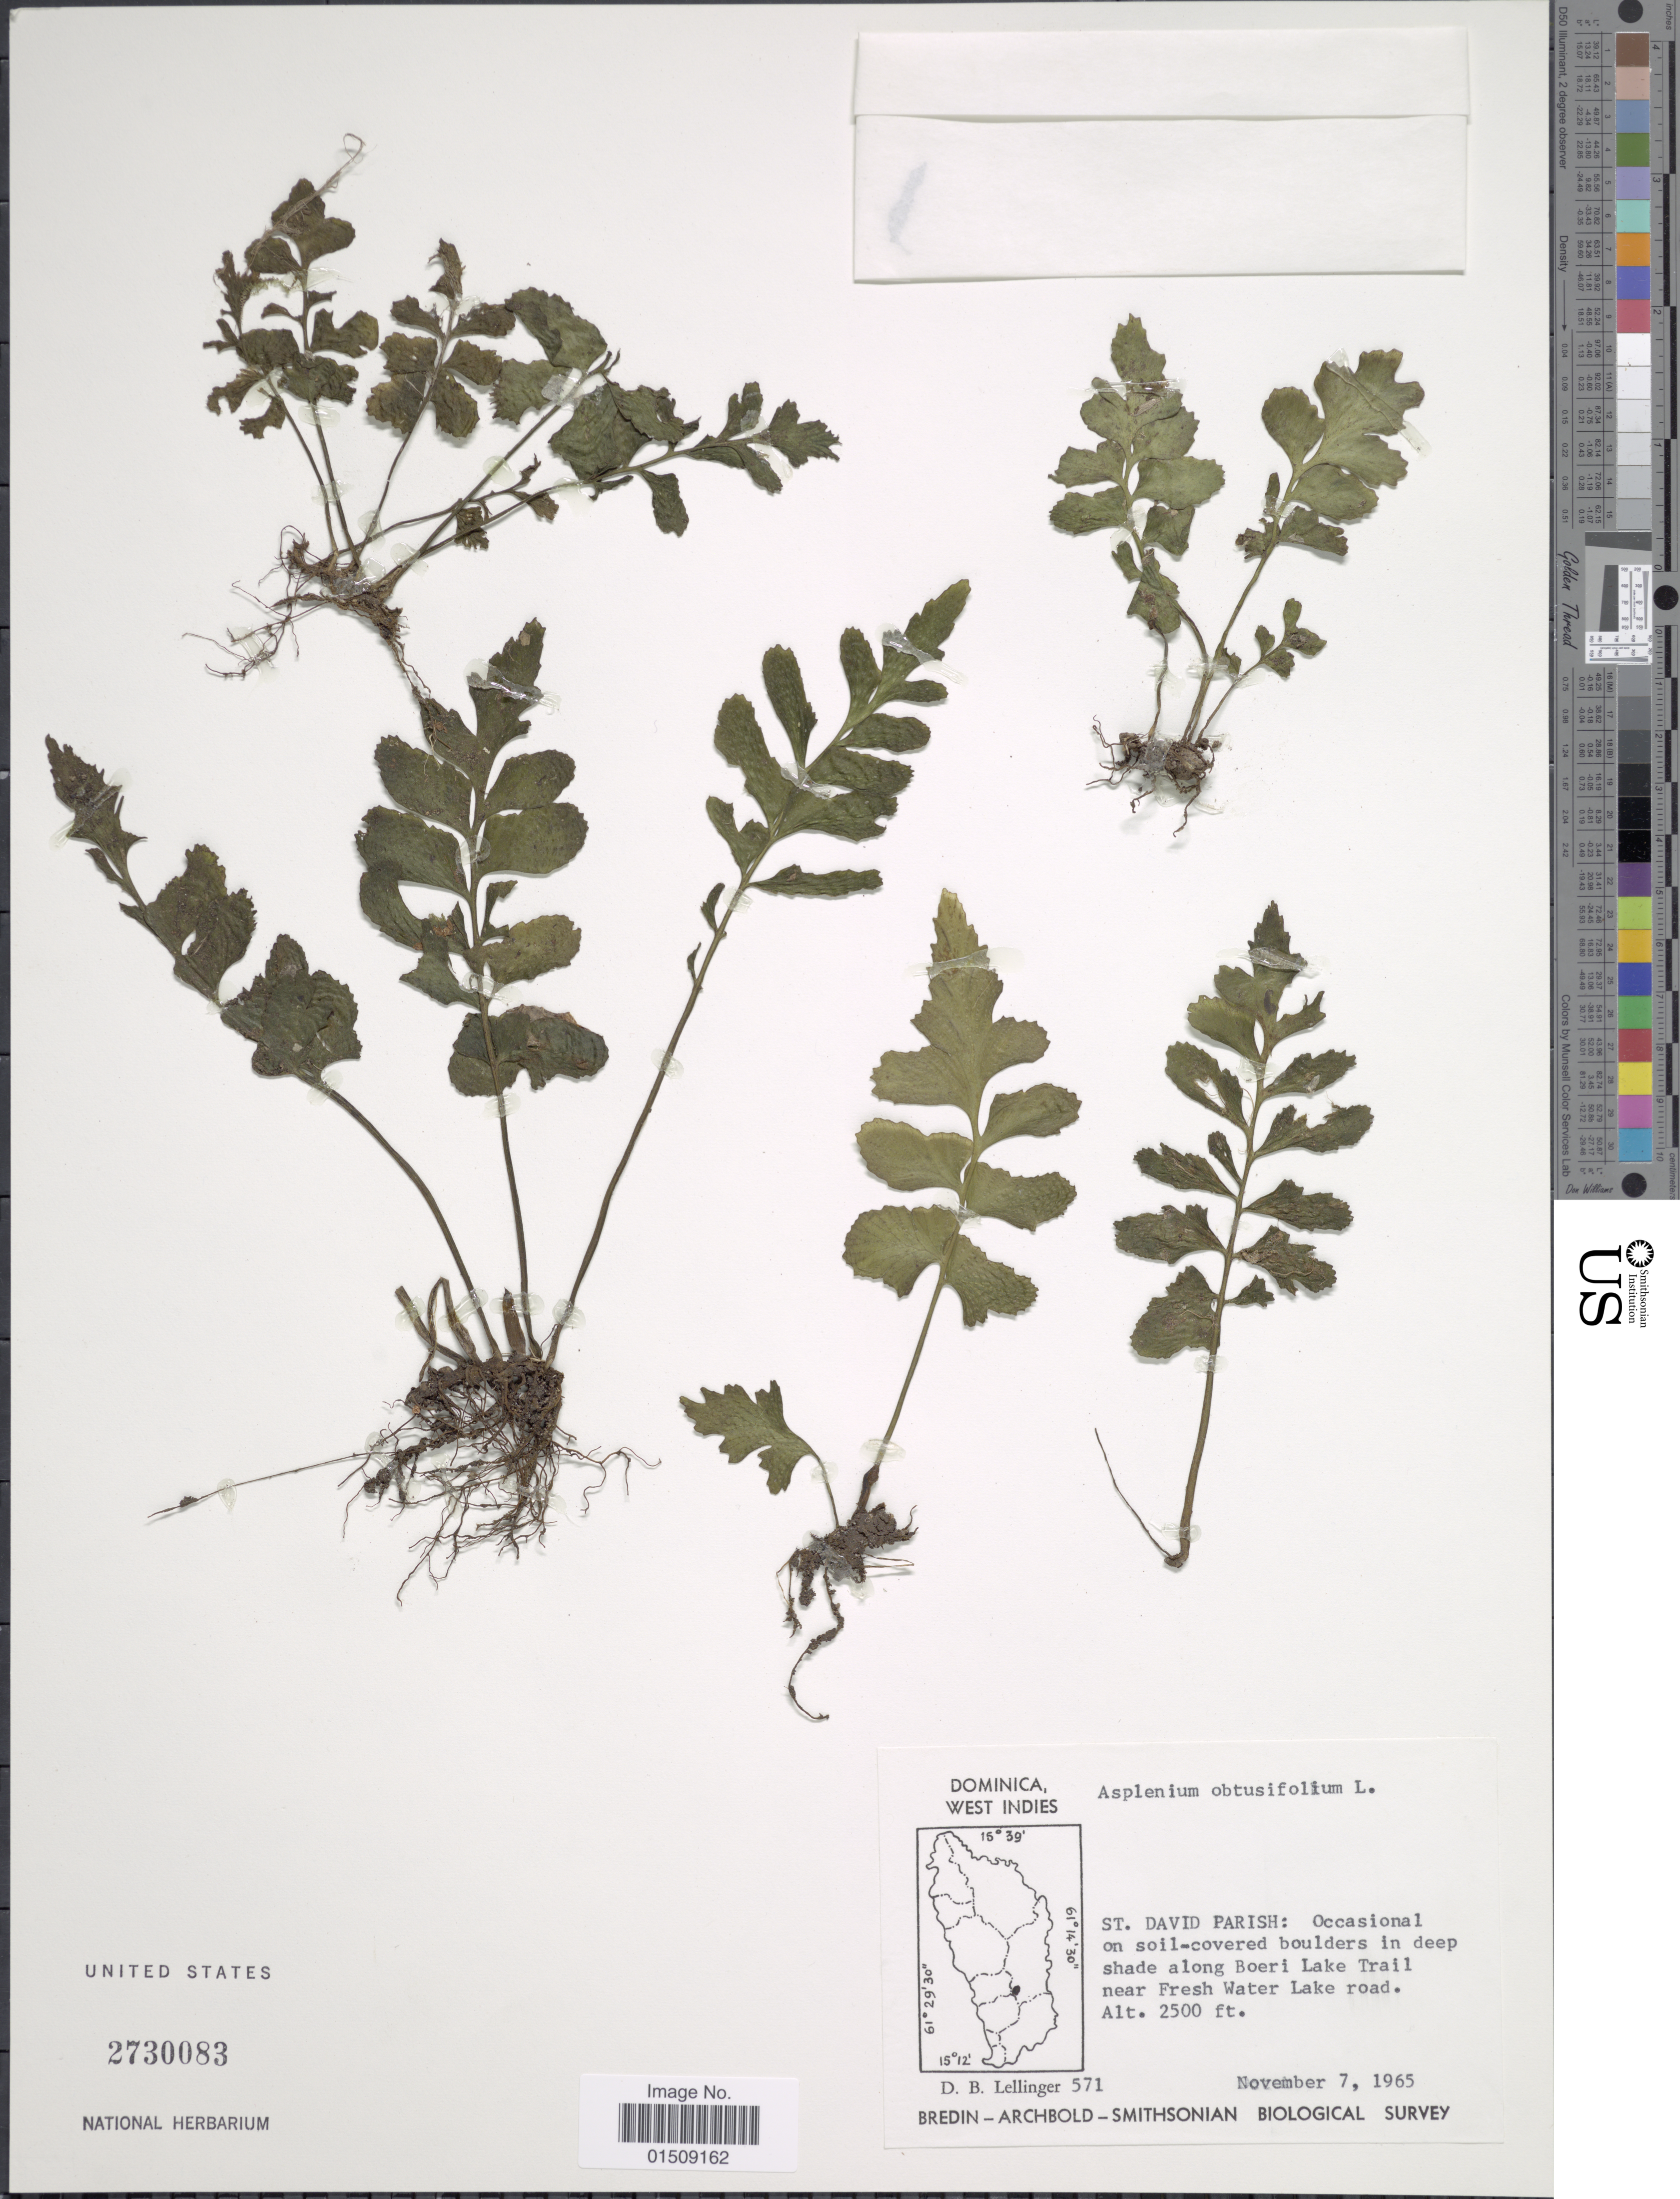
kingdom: Plantae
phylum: Tracheophyta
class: Polypodiopsida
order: Polypodiales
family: Aspleniaceae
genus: Asplenium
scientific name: Asplenium obtusifolium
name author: L.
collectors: D. B. Lellinger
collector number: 571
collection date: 1965-11-07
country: Dominica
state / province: St. David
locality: Dominica, West Indies. St. David Parish: Occasional on soil-covered boulders in deep shade along Boeri Lake Trail near Fresh Water Lake road.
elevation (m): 762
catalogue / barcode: US 2730083